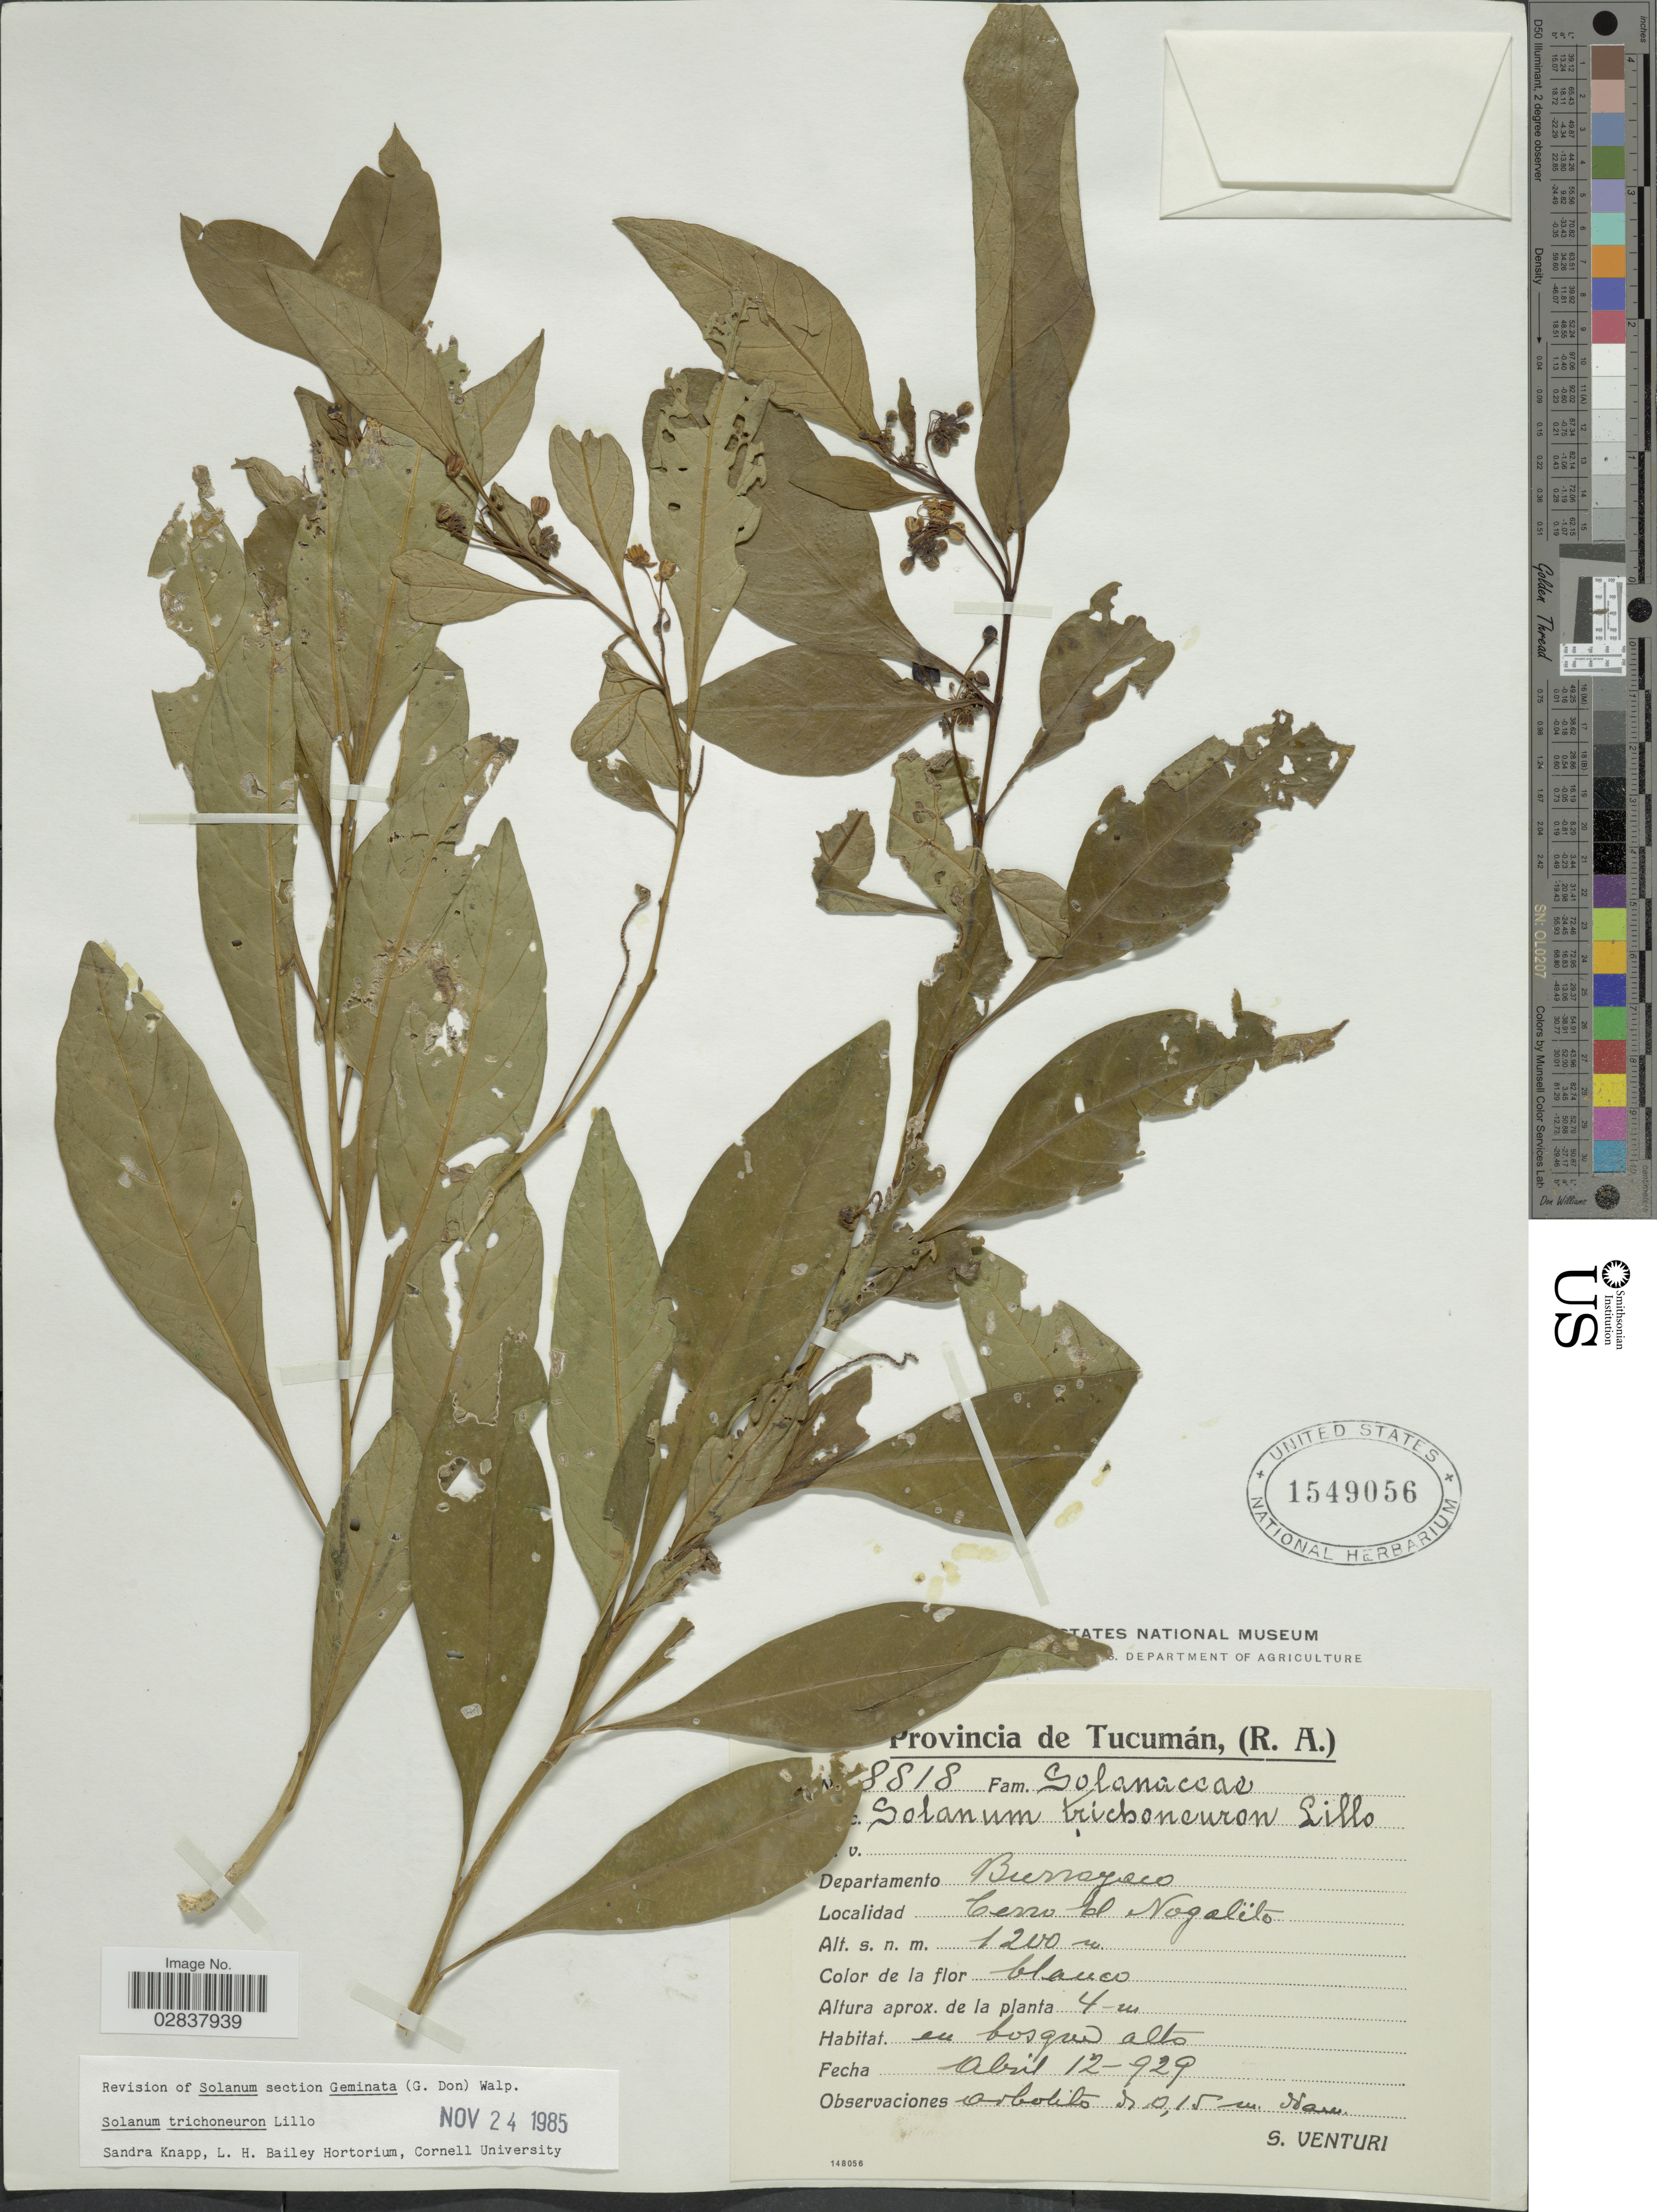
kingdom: Plantae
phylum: Tracheophyta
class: Magnoliopsida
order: Solanales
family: Solanaceae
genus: Solanum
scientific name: Solanum trichoneuron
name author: Lillo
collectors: S. Venturi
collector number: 8818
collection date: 1929-04-12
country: Argentina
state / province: Tucuman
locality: (R.A.) Departamento Burroyaco, Cerro El Nogalito.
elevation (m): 1200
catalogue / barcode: US 1549056